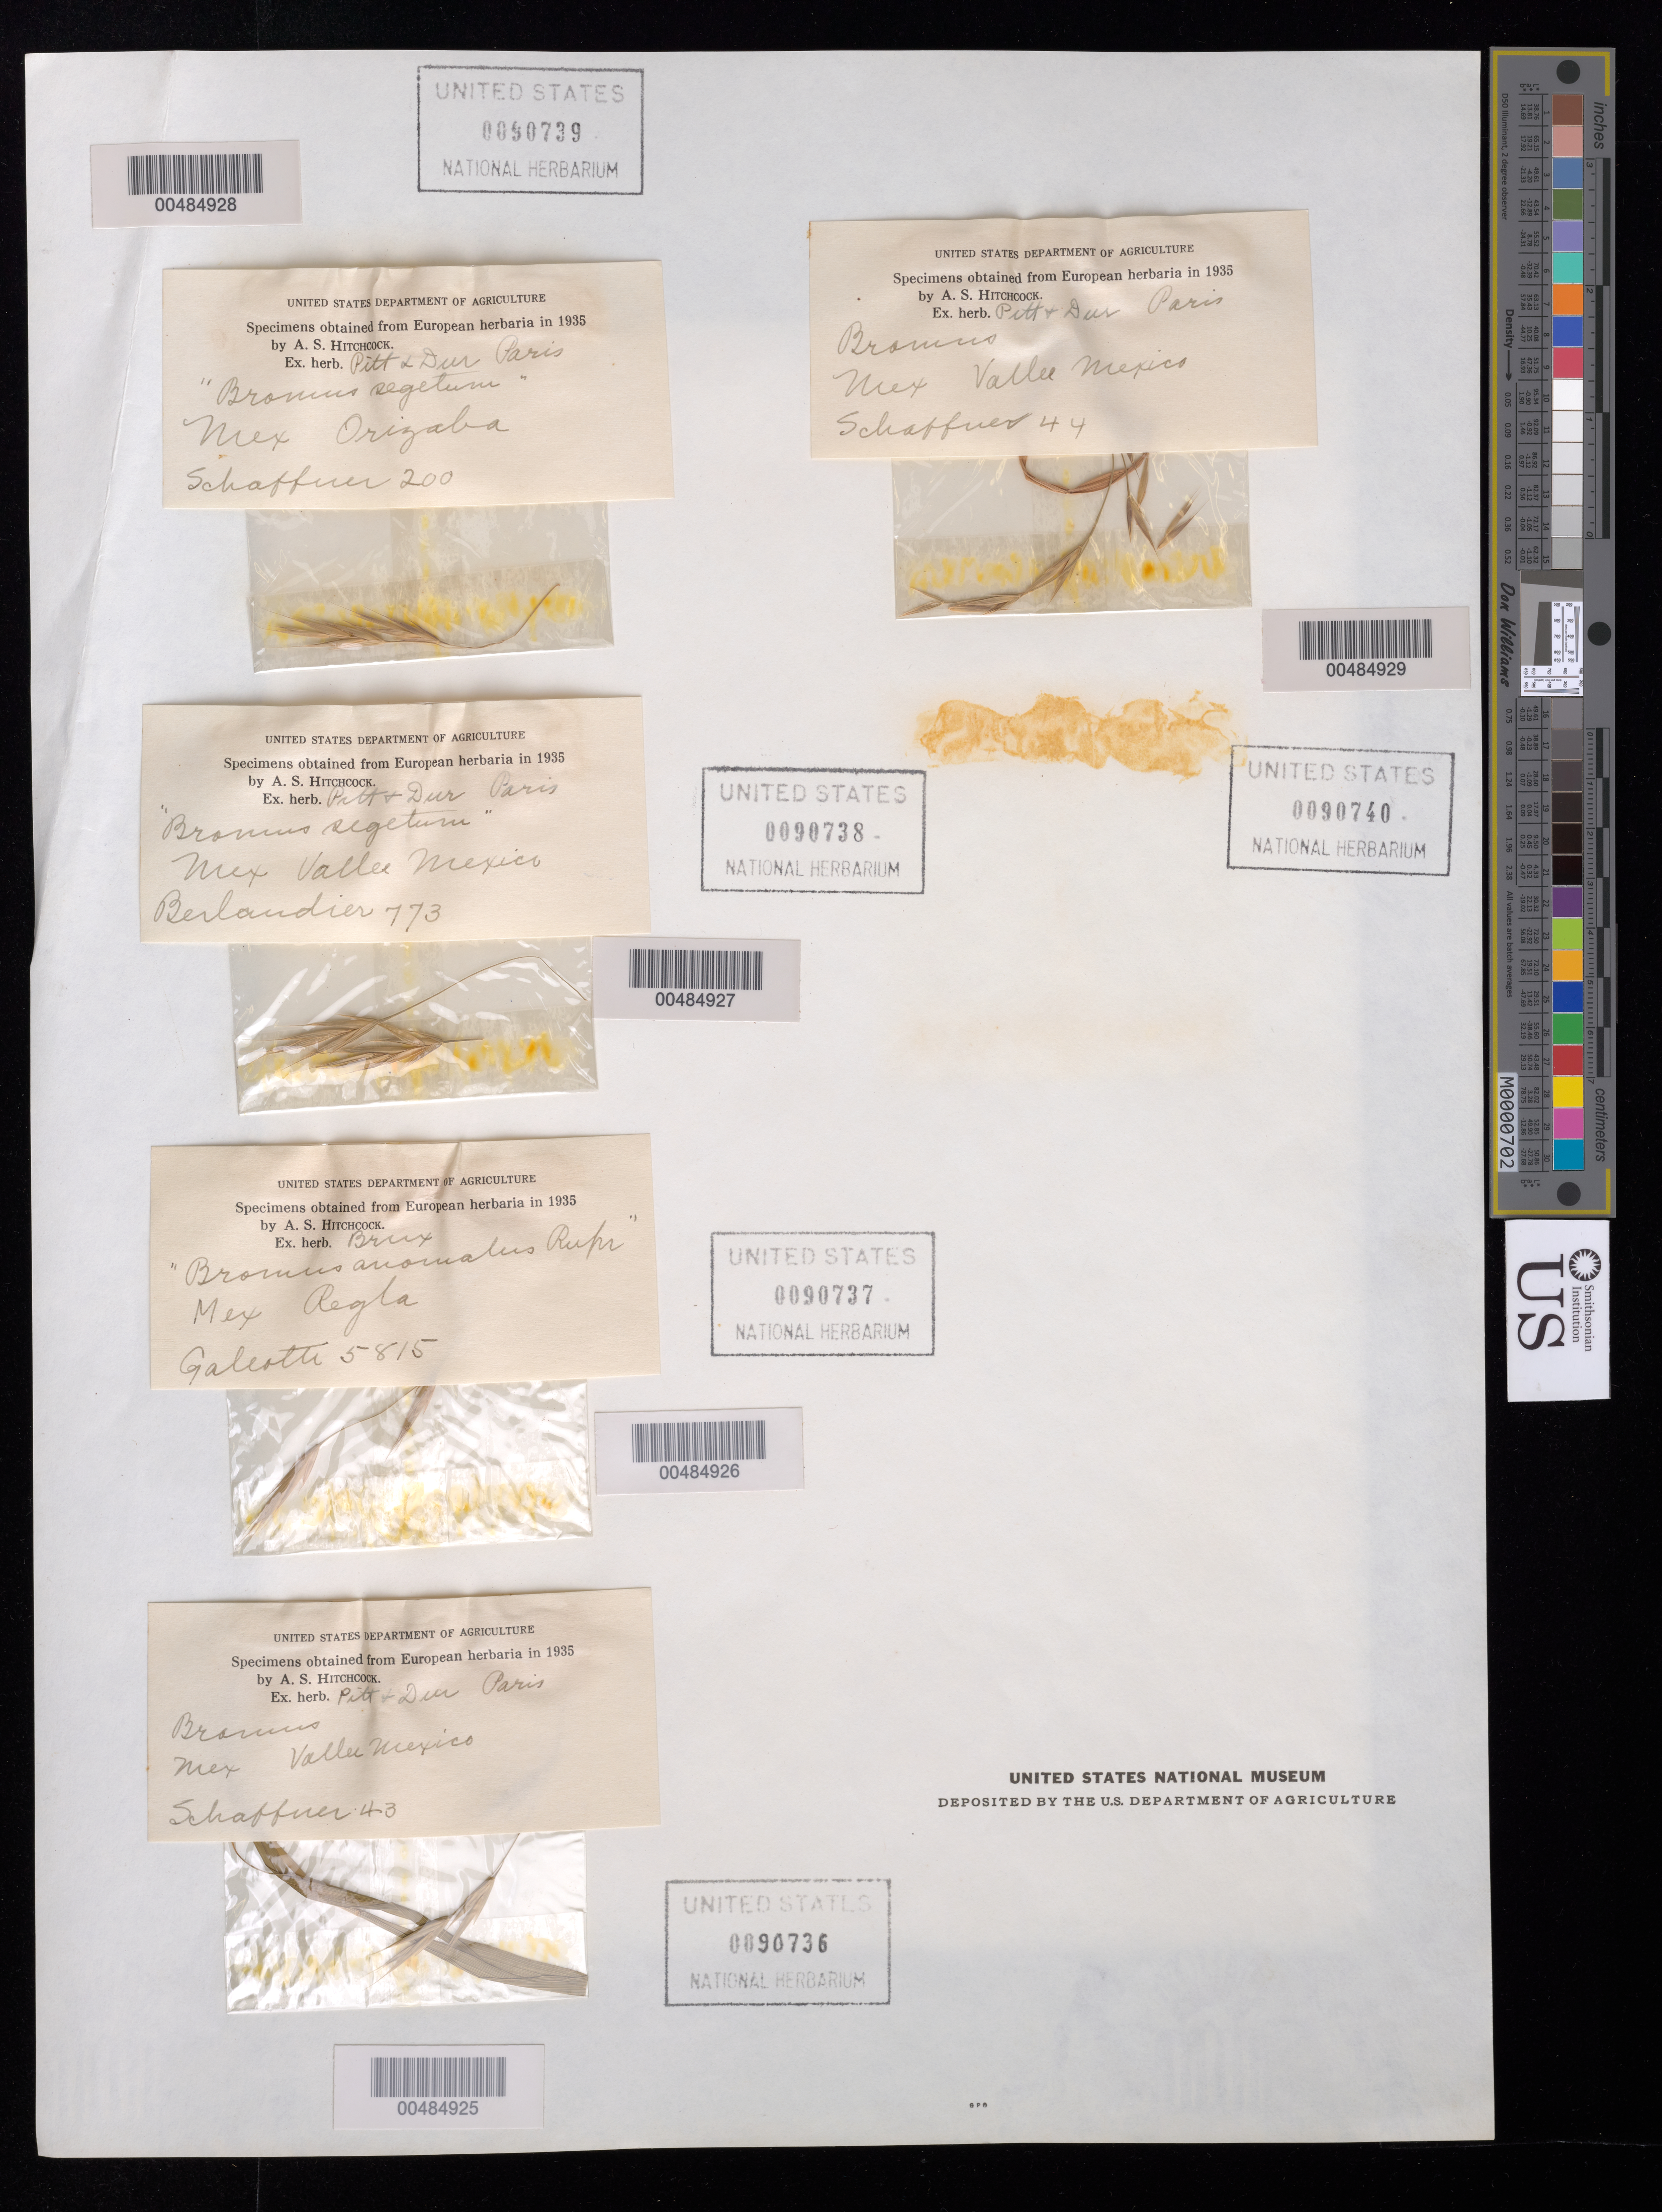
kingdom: Plantae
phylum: Tracheophyta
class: Liliopsida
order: Poales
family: Poaceae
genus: Bromus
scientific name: Bromus carinatus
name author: Hook. & Arn.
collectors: -. Schaffner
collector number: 43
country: Mexico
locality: Valle Mexico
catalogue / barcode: US 90736